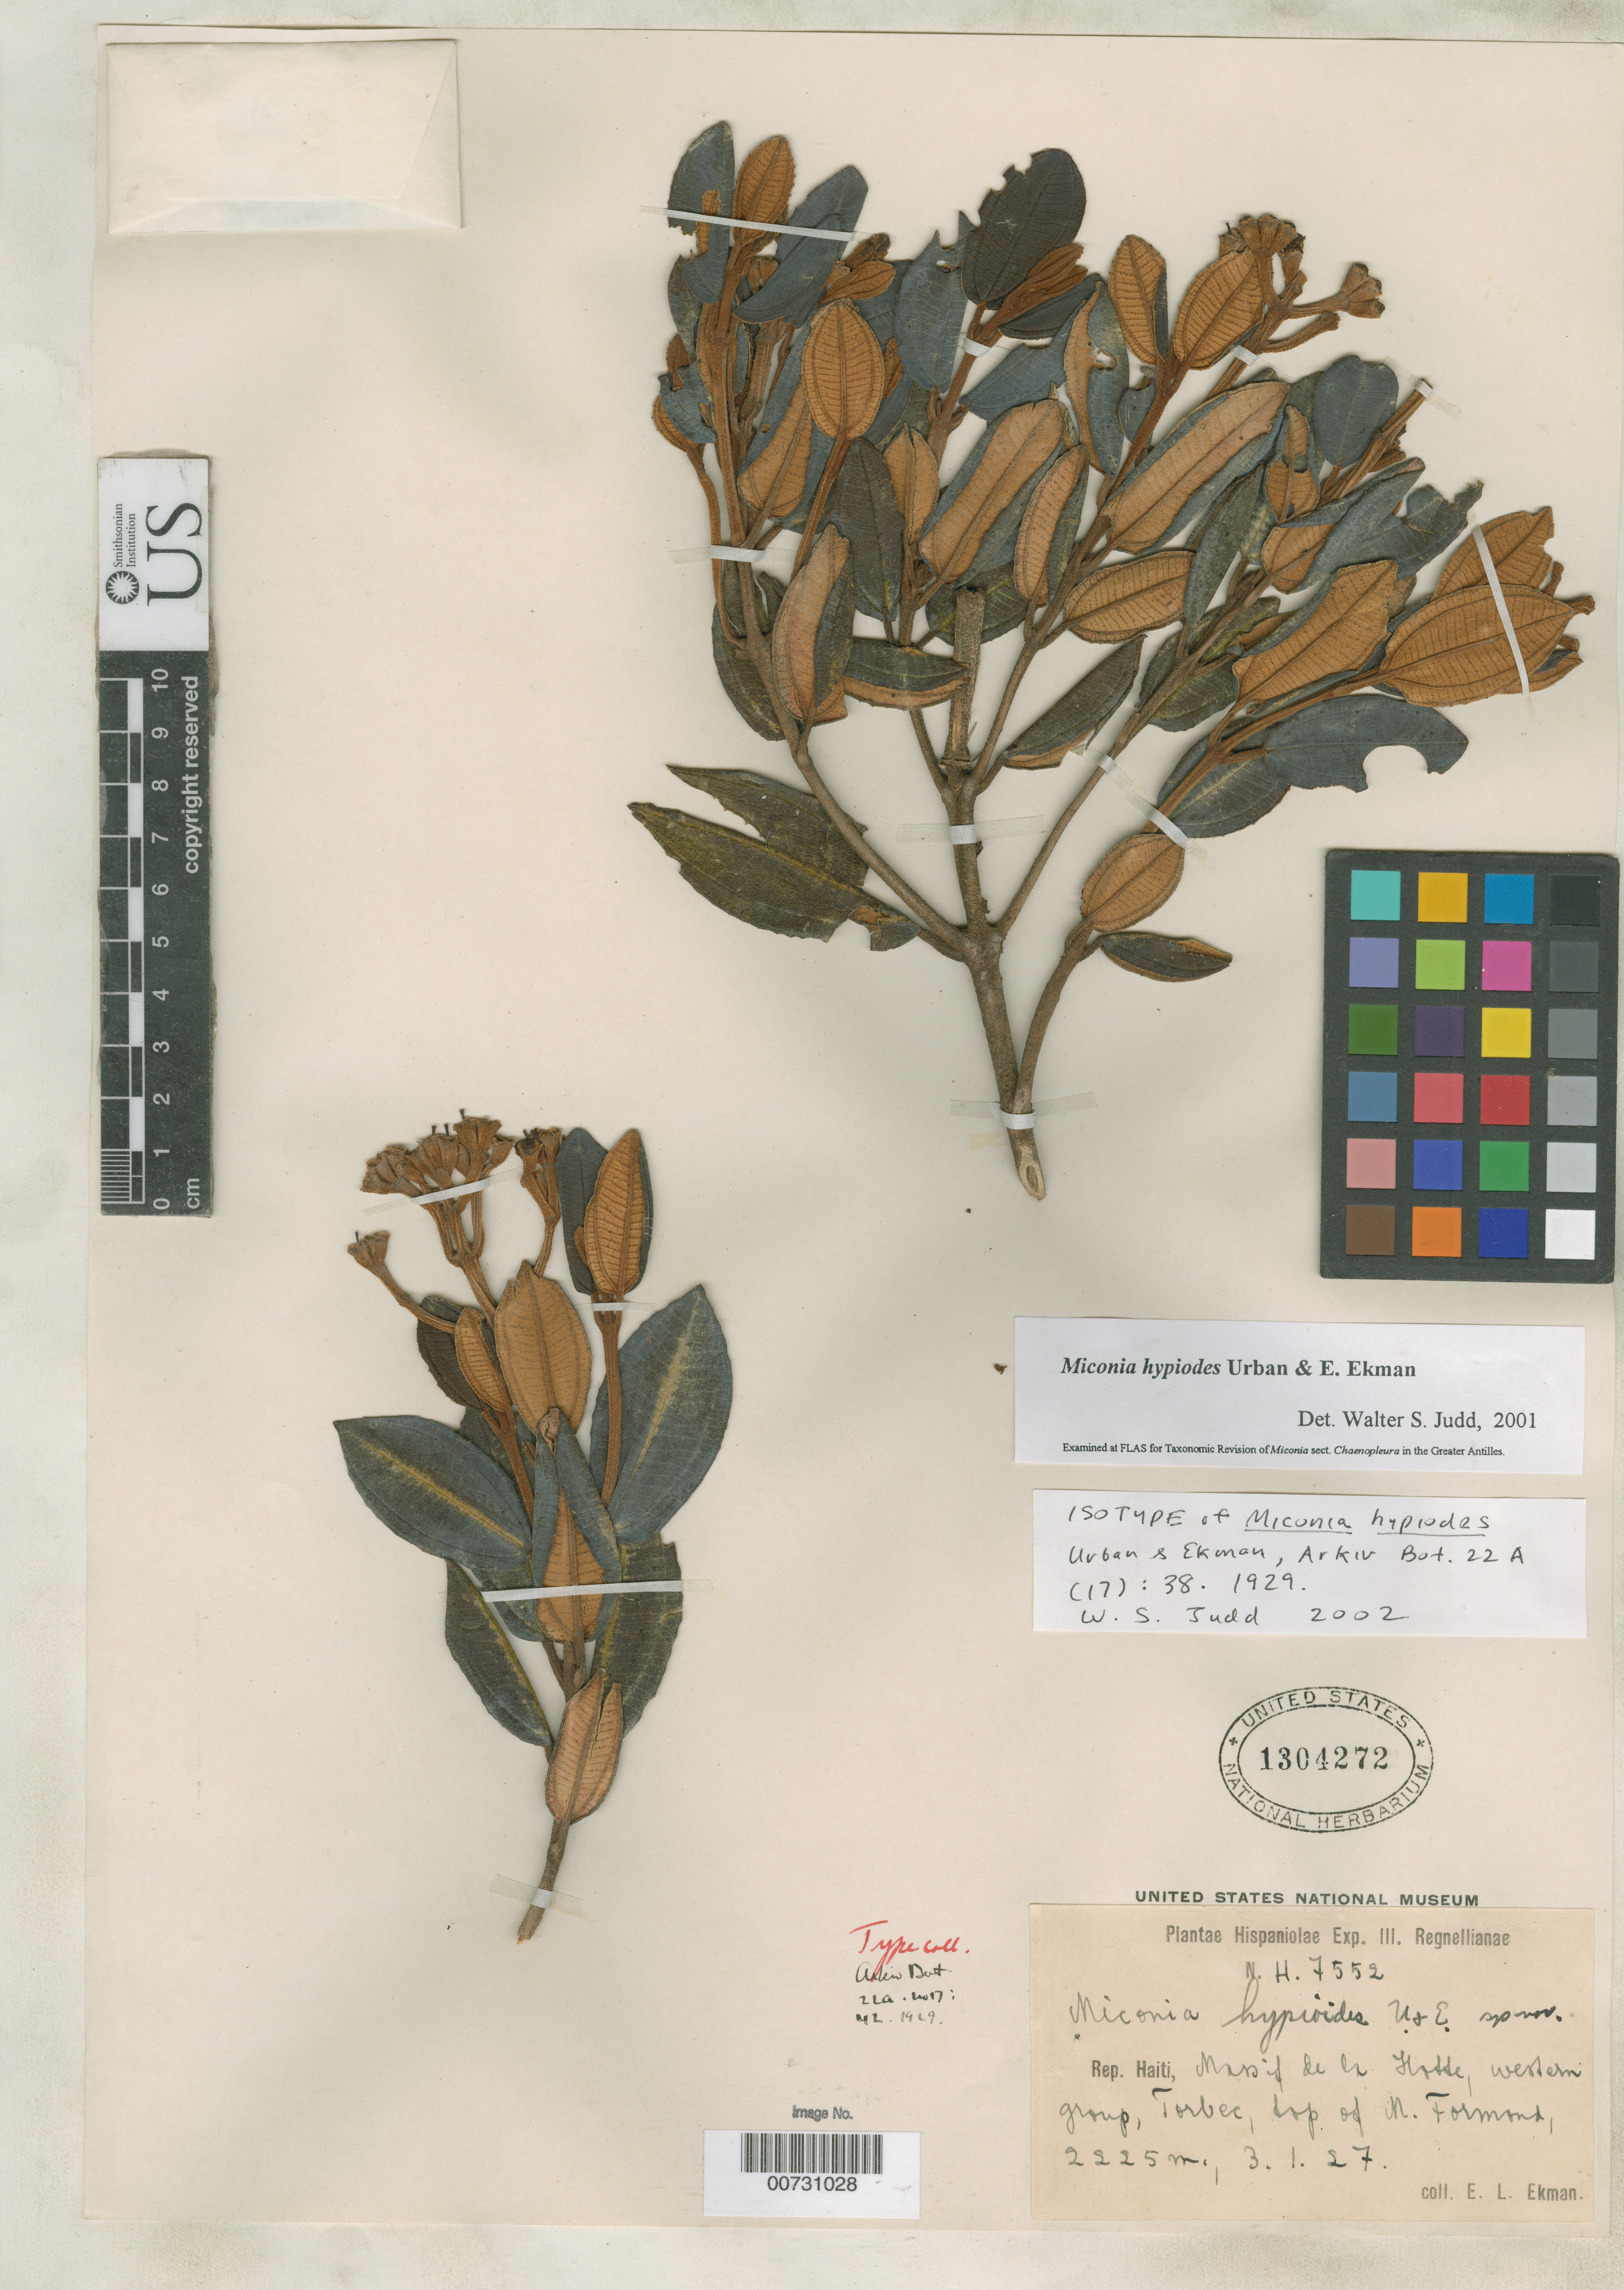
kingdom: Plantae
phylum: Tracheophyta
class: Magnoliopsida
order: Myrtales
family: Melastomataceae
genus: Miconia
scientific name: Miconia hypiodes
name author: Urb. & Ekman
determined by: Judd, Walter S.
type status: Isotype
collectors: E. L. Ekman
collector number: H 7552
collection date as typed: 03 Jan 1927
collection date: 1927-01-03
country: Haiti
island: Hispaniola Island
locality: Massif de la Hotte, western group, Torbec, top of M. Formond.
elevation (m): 2225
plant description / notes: Spelled "hypioides" on label but published as "hypiodes".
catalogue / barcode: US 1304272